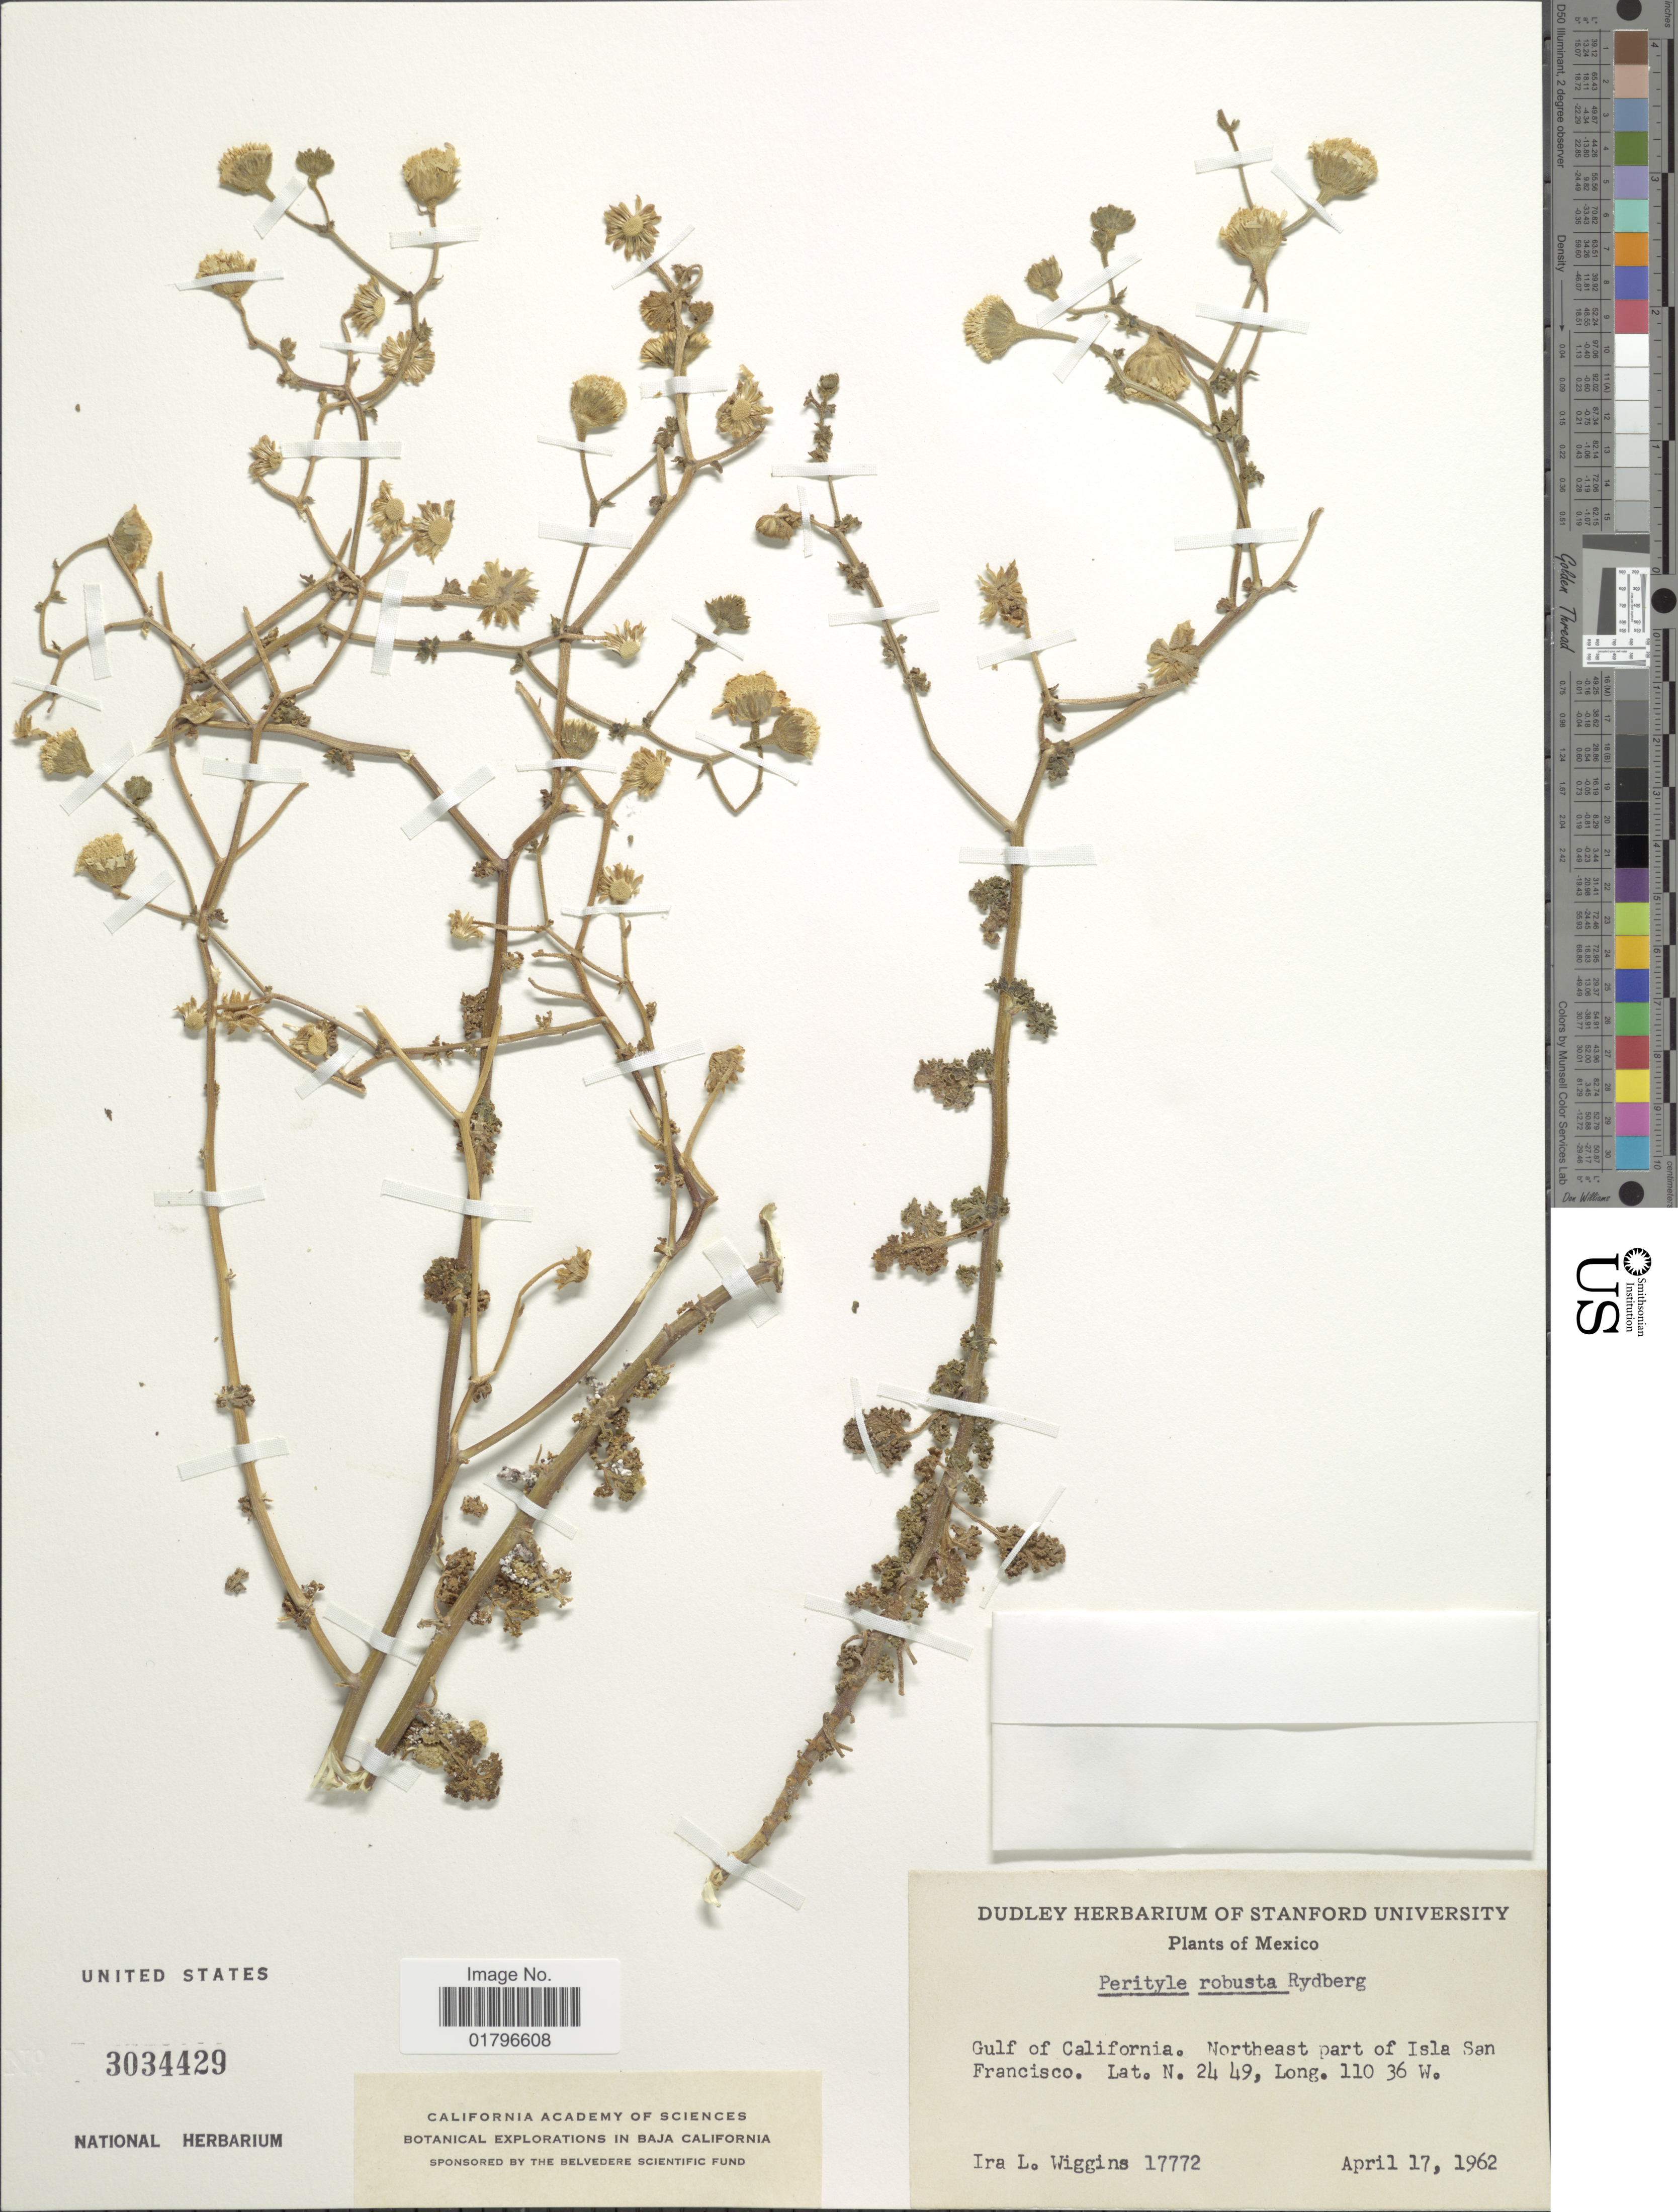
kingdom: Plantae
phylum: Tracheophyta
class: Magnoliopsida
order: Asterales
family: Asteraceae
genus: Perityle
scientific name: Perityle robusta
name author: Rydb.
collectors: I. L. Wiggins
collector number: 17772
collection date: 1962-04-17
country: Mexico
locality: Gulf of California. Northeast part of Isla San Francisco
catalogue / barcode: US 3034429